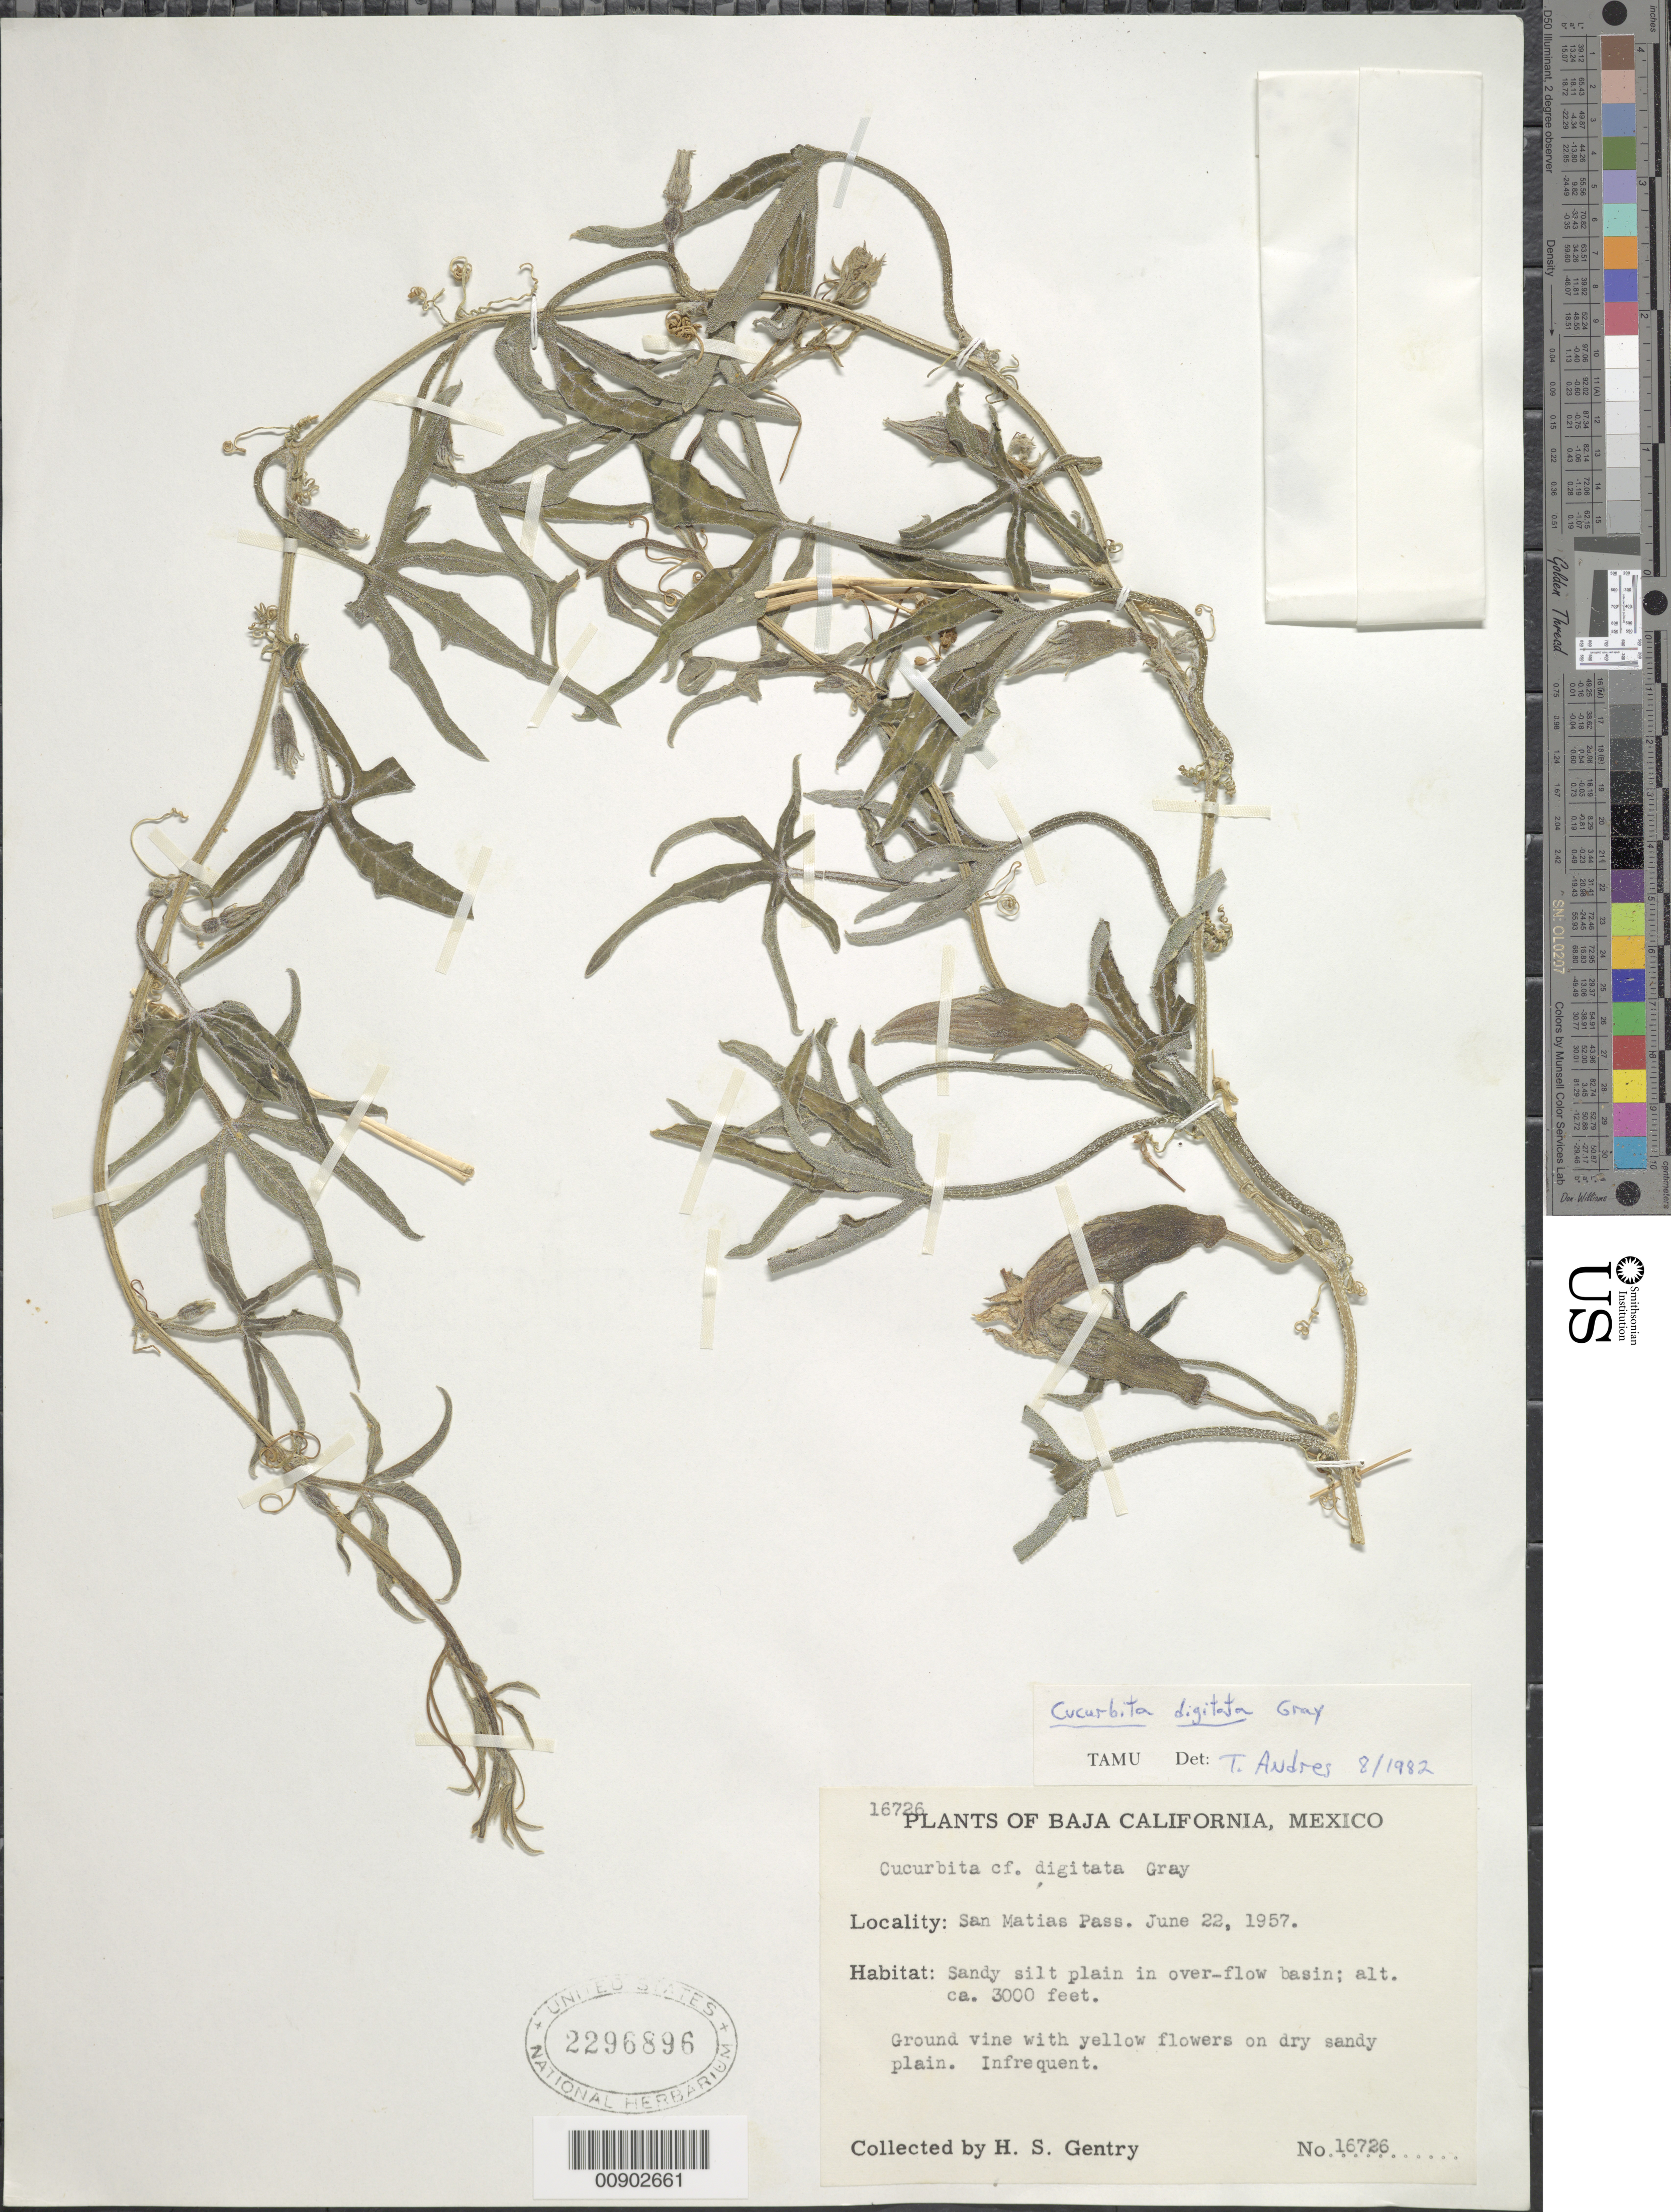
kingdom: Plantae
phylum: Tracheophyta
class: Magnoliopsida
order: Cucurbitales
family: Cucurbitaceae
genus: Cucurbita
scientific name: Cucurbita digitata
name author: A. Gray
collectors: H. S. Gentry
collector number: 16726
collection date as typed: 22 Jun 1957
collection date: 1957-06-22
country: Mexico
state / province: Baja California Norte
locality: San Matias Pass, Baja California.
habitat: Sandy silt plain in over-flow basin. On dry sandy plain.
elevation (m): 914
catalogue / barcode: US 2296896